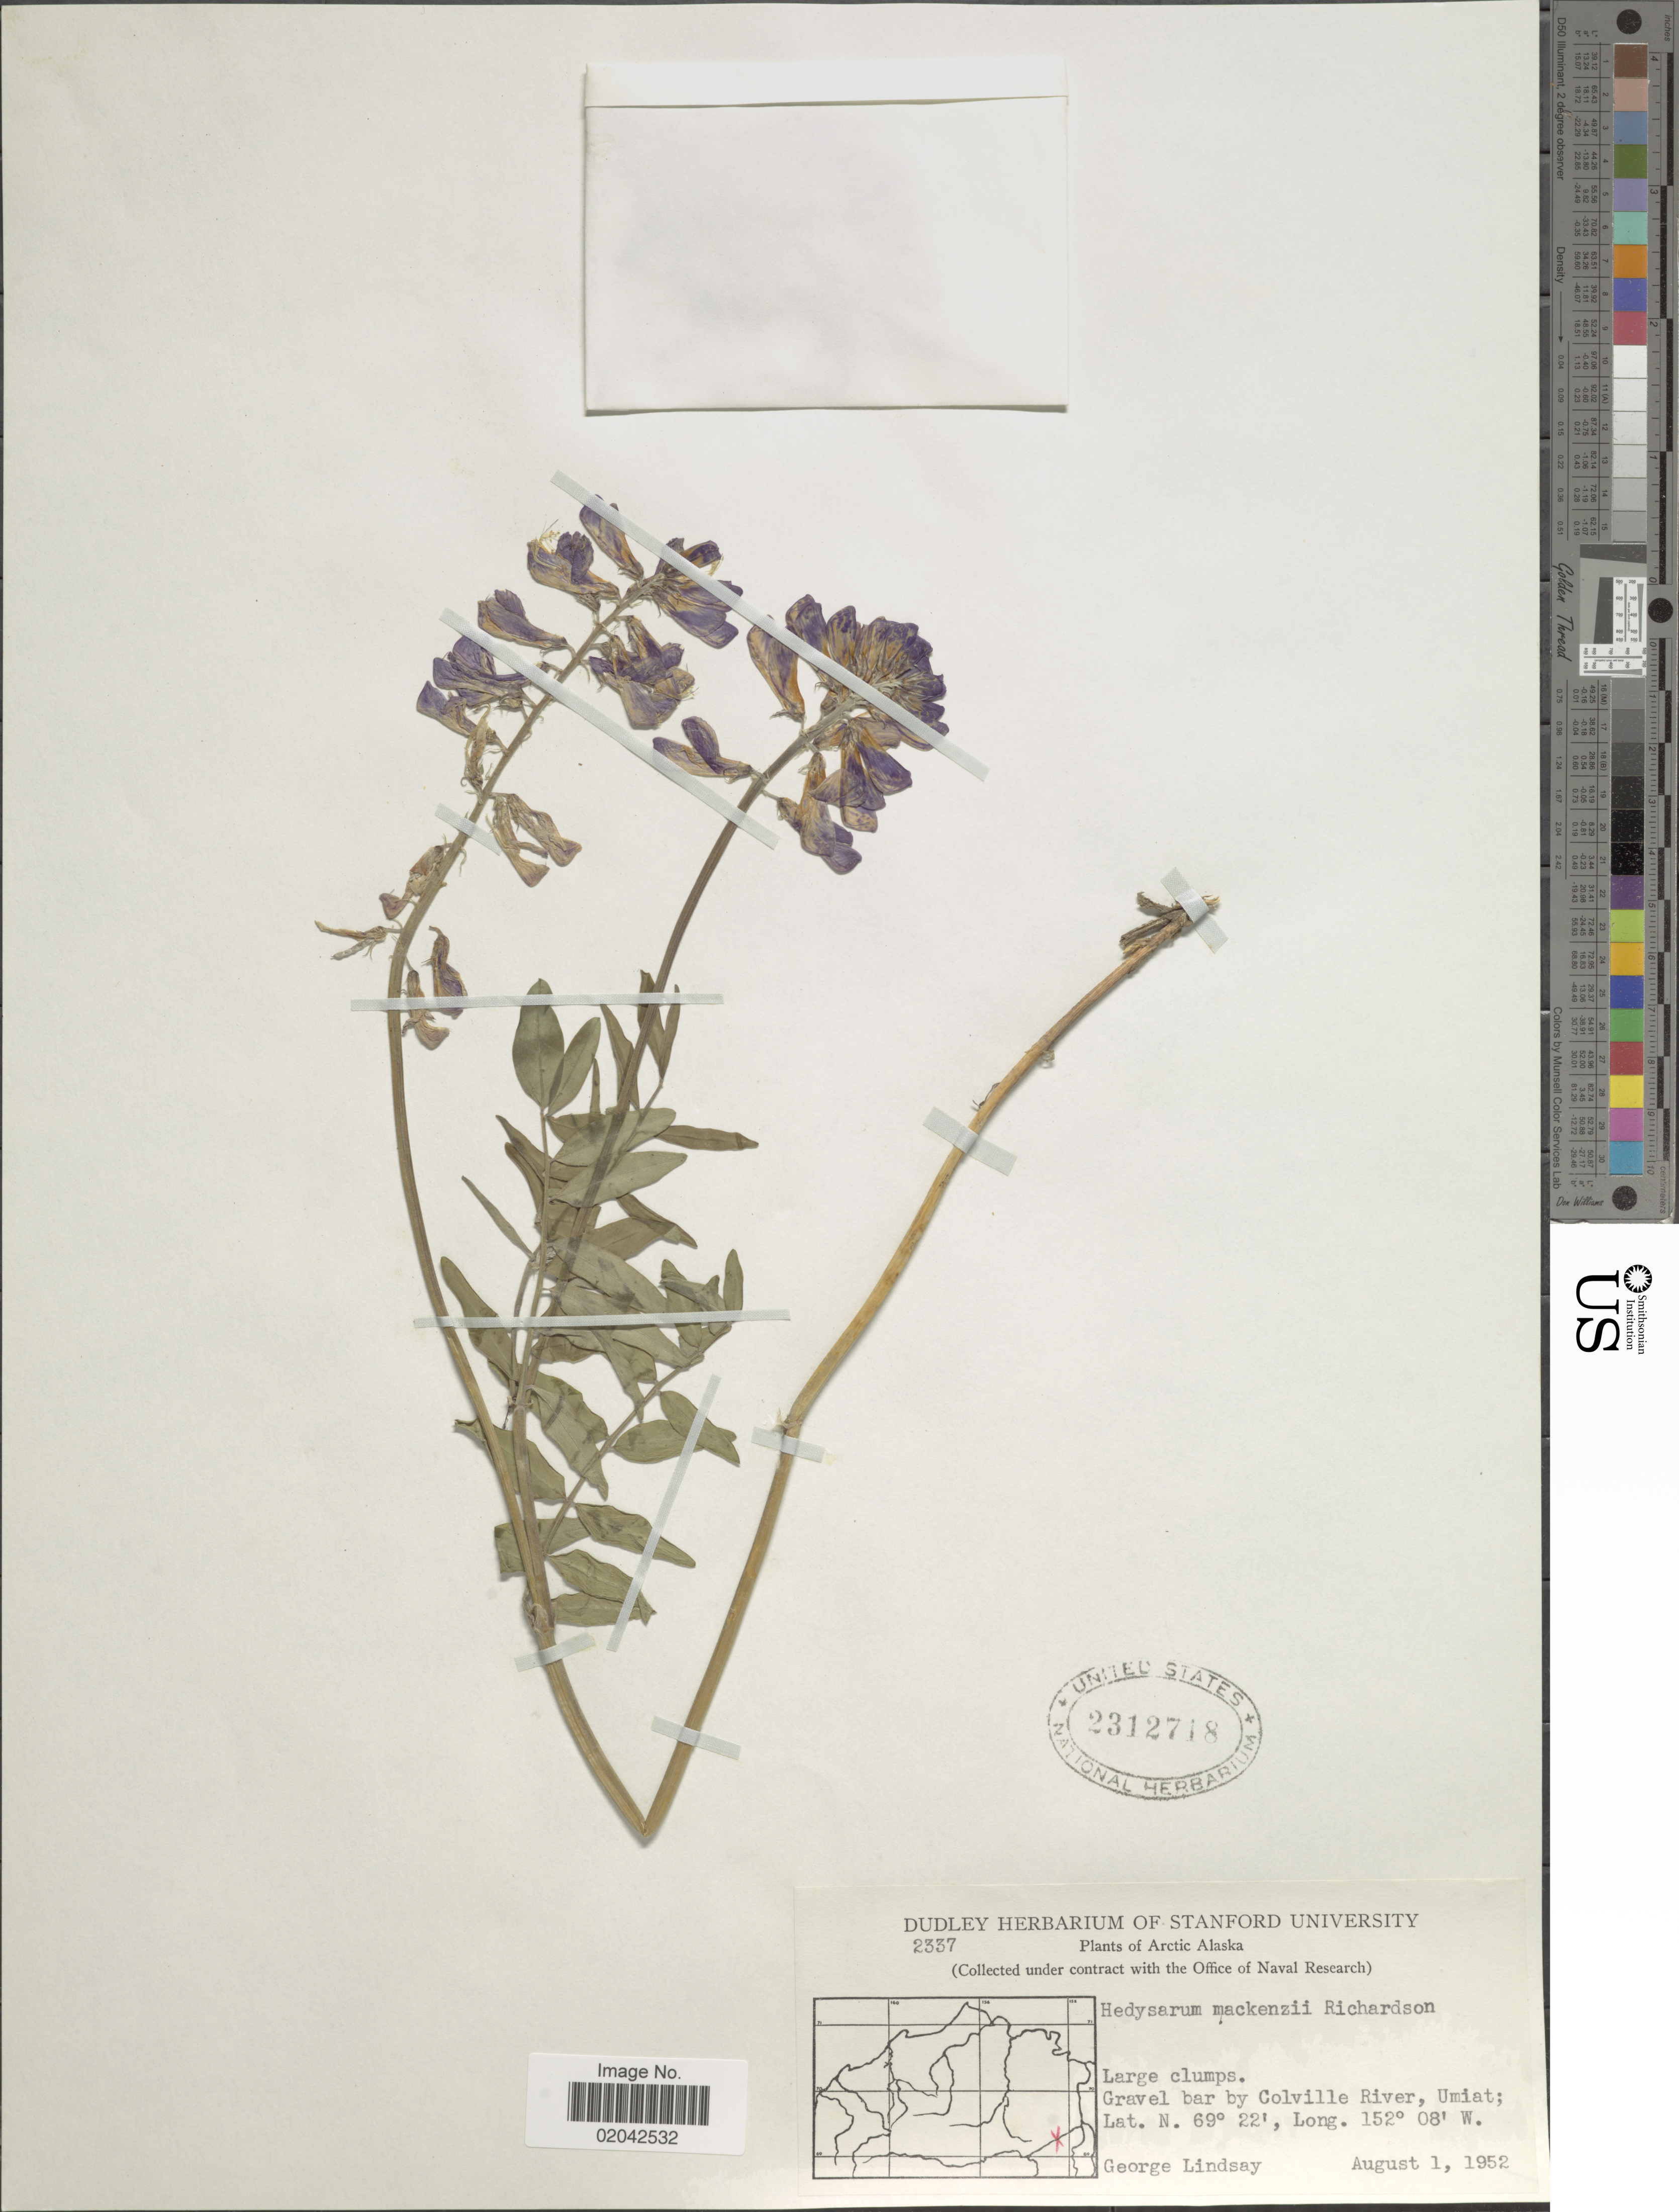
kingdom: Plantae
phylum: Tracheophyta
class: Magnoliopsida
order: Fabales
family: Fabaceae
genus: Hedysarum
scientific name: Hedysarum mackenziei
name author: Richardson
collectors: G. Lindsay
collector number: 2337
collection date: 1952-08-01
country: United States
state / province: Alaska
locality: Arctic Alaska, gravel bar by Colville River, Umiat.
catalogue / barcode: US 2312718